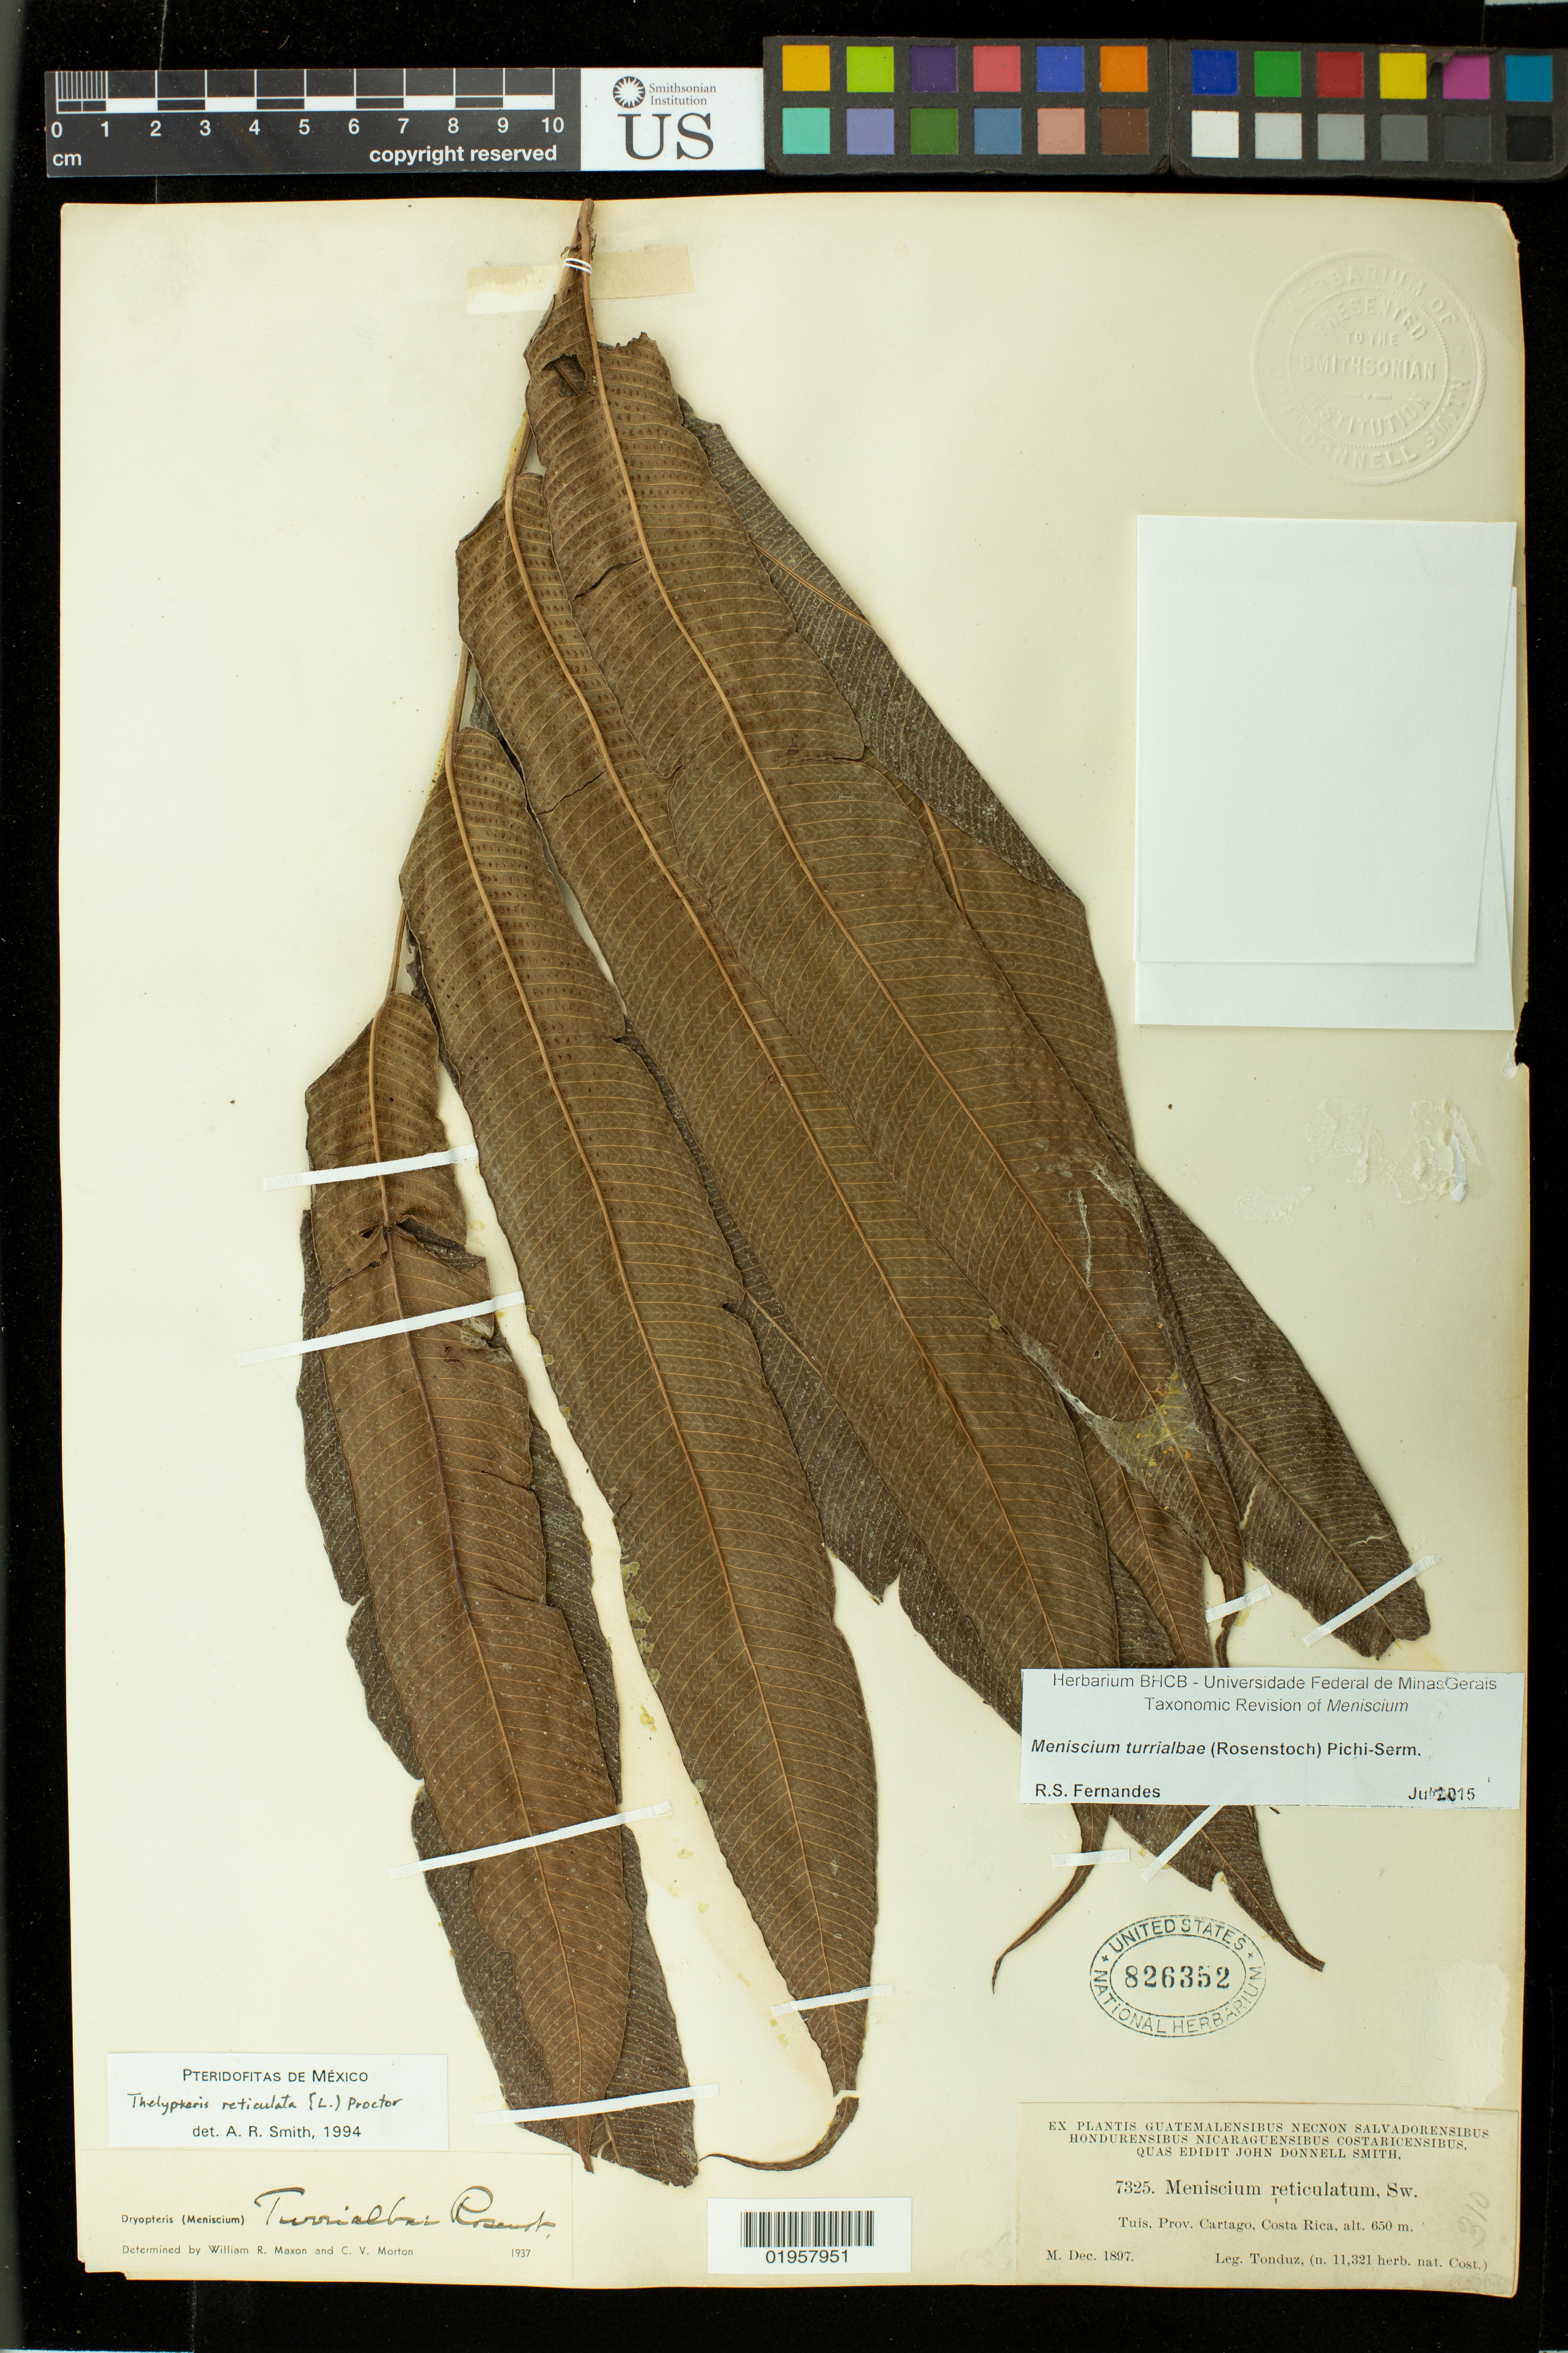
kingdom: Plantae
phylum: Tracheophyta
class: Polypodiopsida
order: Polypodiales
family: Thelypteridaceae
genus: Meniscium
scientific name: Meniscium turrialbae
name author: (Rosenst.) Pic. Serm.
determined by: Fernandes, R. S.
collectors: A. Tonduz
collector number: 7325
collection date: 1897-12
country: Costa Rica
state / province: Cartago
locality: Tuis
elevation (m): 650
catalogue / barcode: US 826352